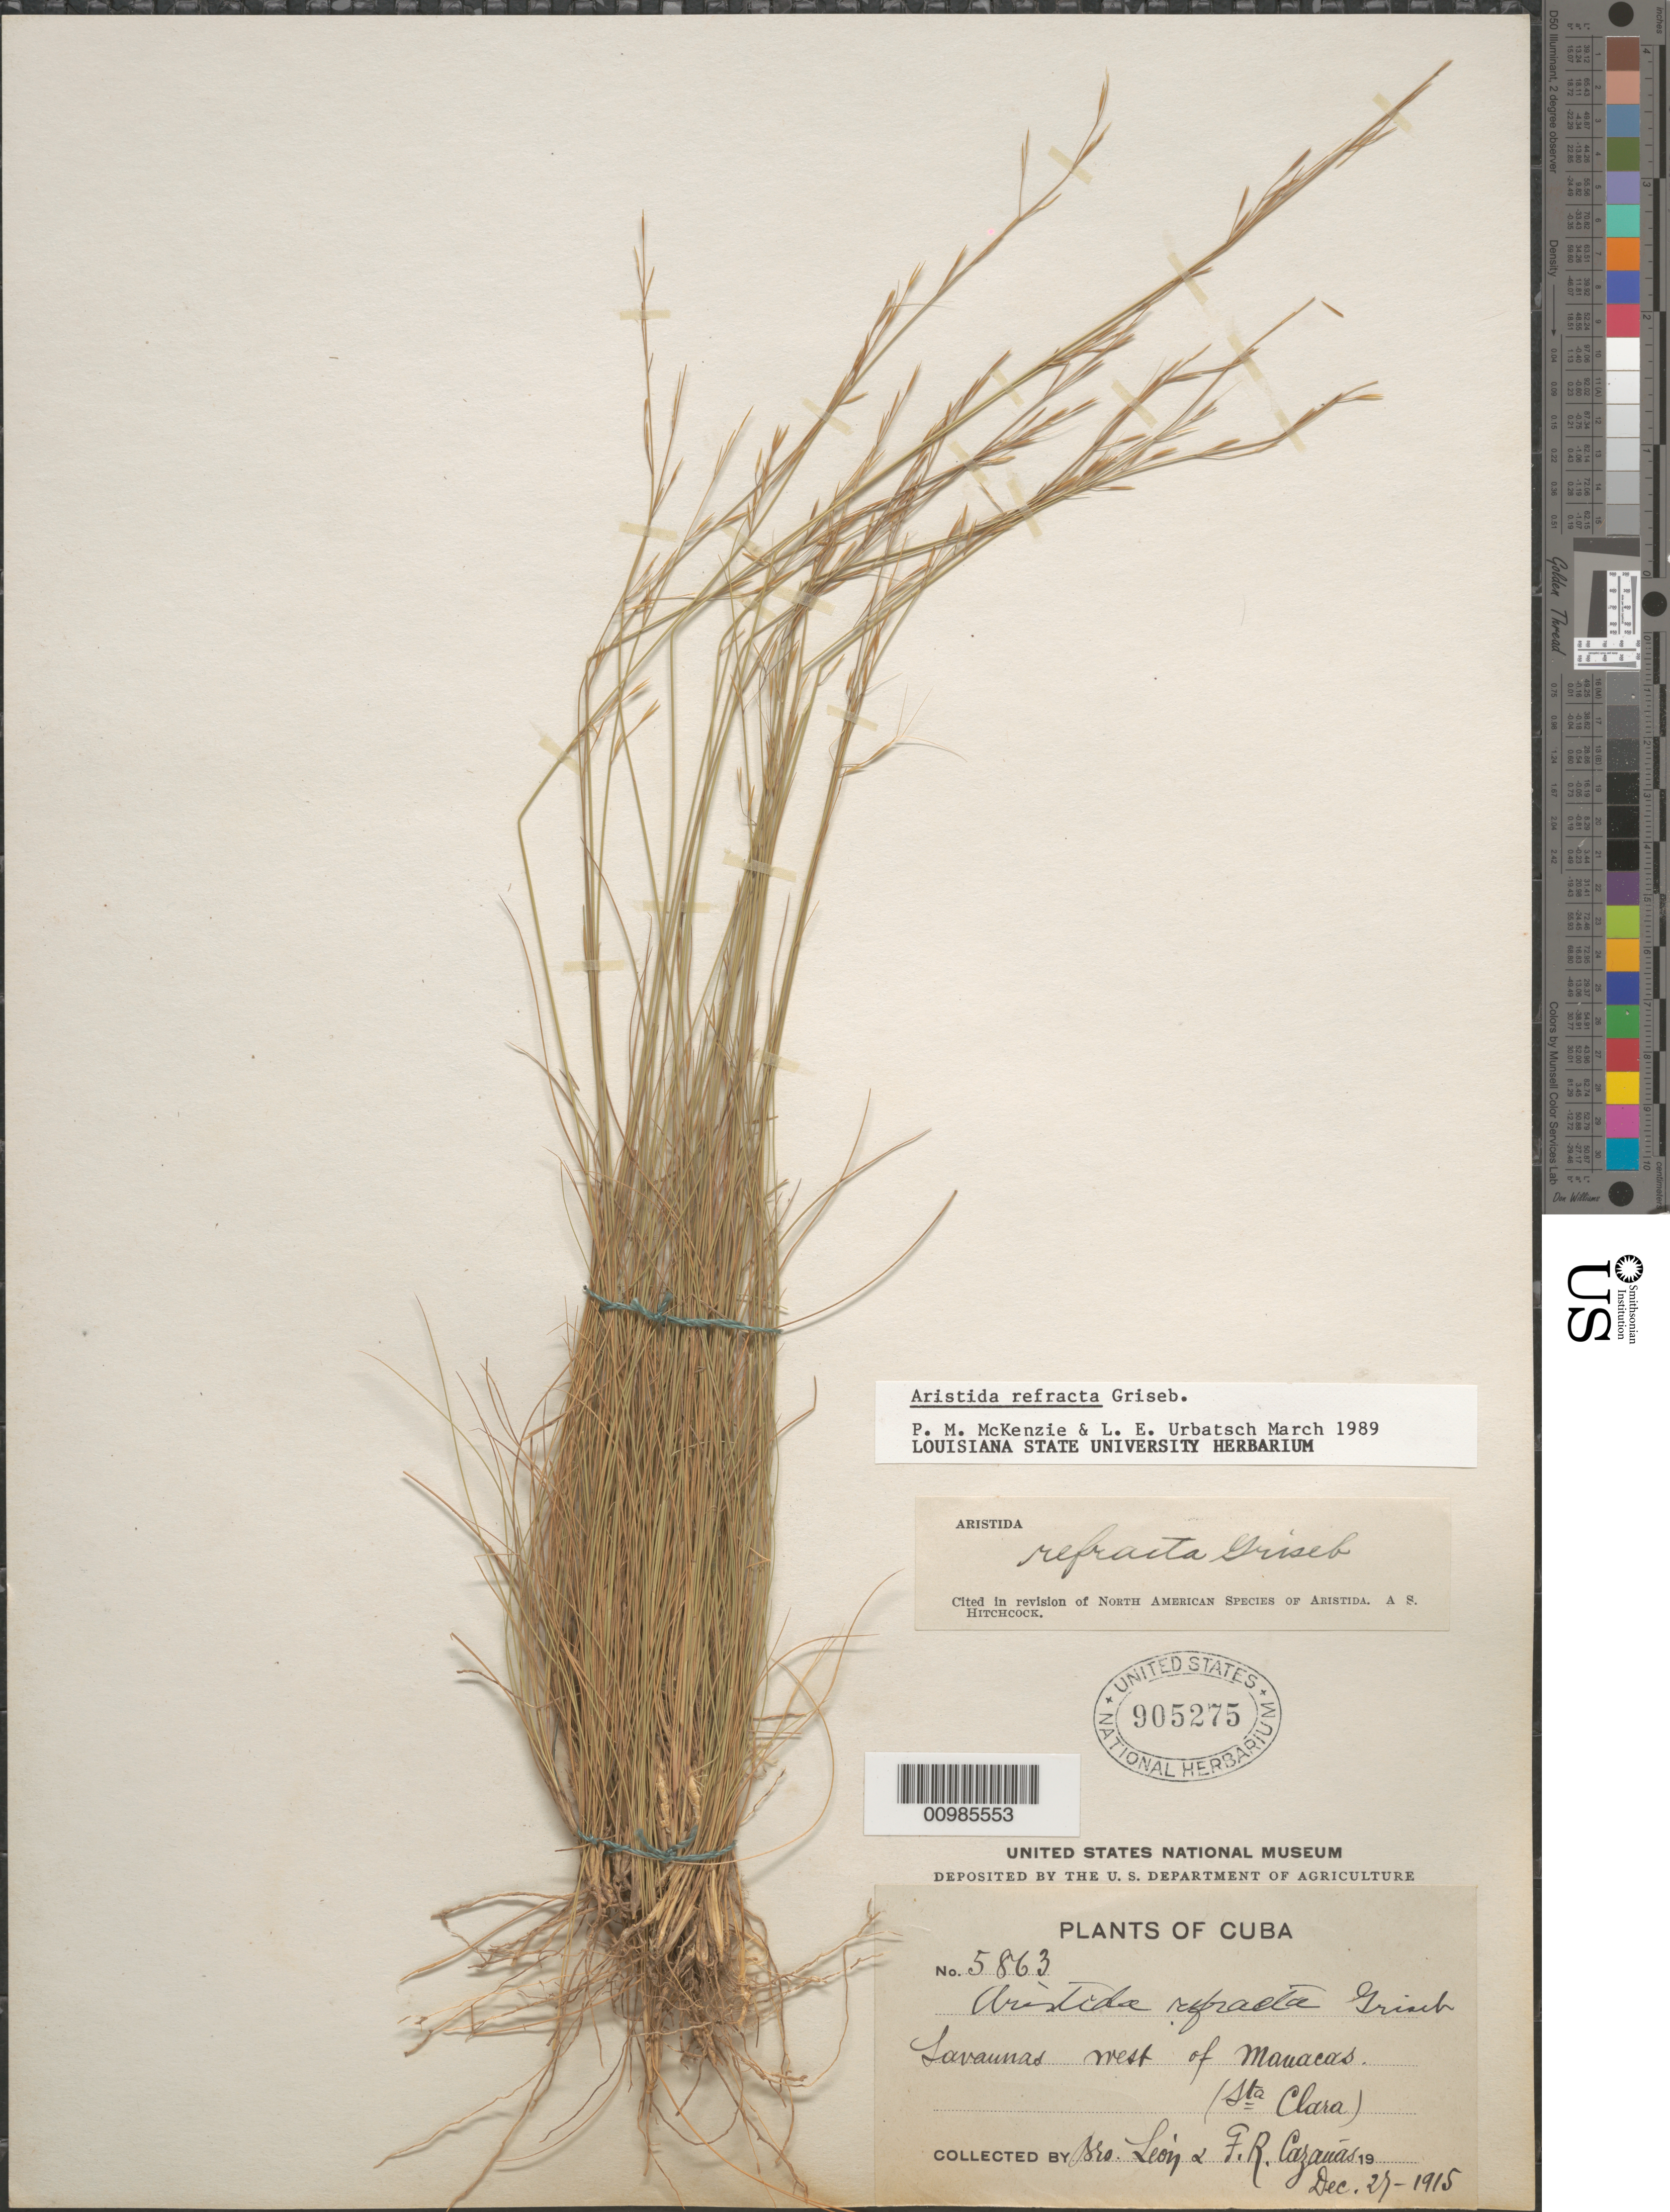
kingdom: Plantae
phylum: Tracheophyta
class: Liliopsida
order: Poales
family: Poaceae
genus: Aristida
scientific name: Aristida refracta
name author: Griseb.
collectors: Bro. León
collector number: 5863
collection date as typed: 27 Dec 1915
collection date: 1915-12-27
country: Cuba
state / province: Villa Clara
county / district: Santa Clara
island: Cuba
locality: W of Manacas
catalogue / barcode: US 905275